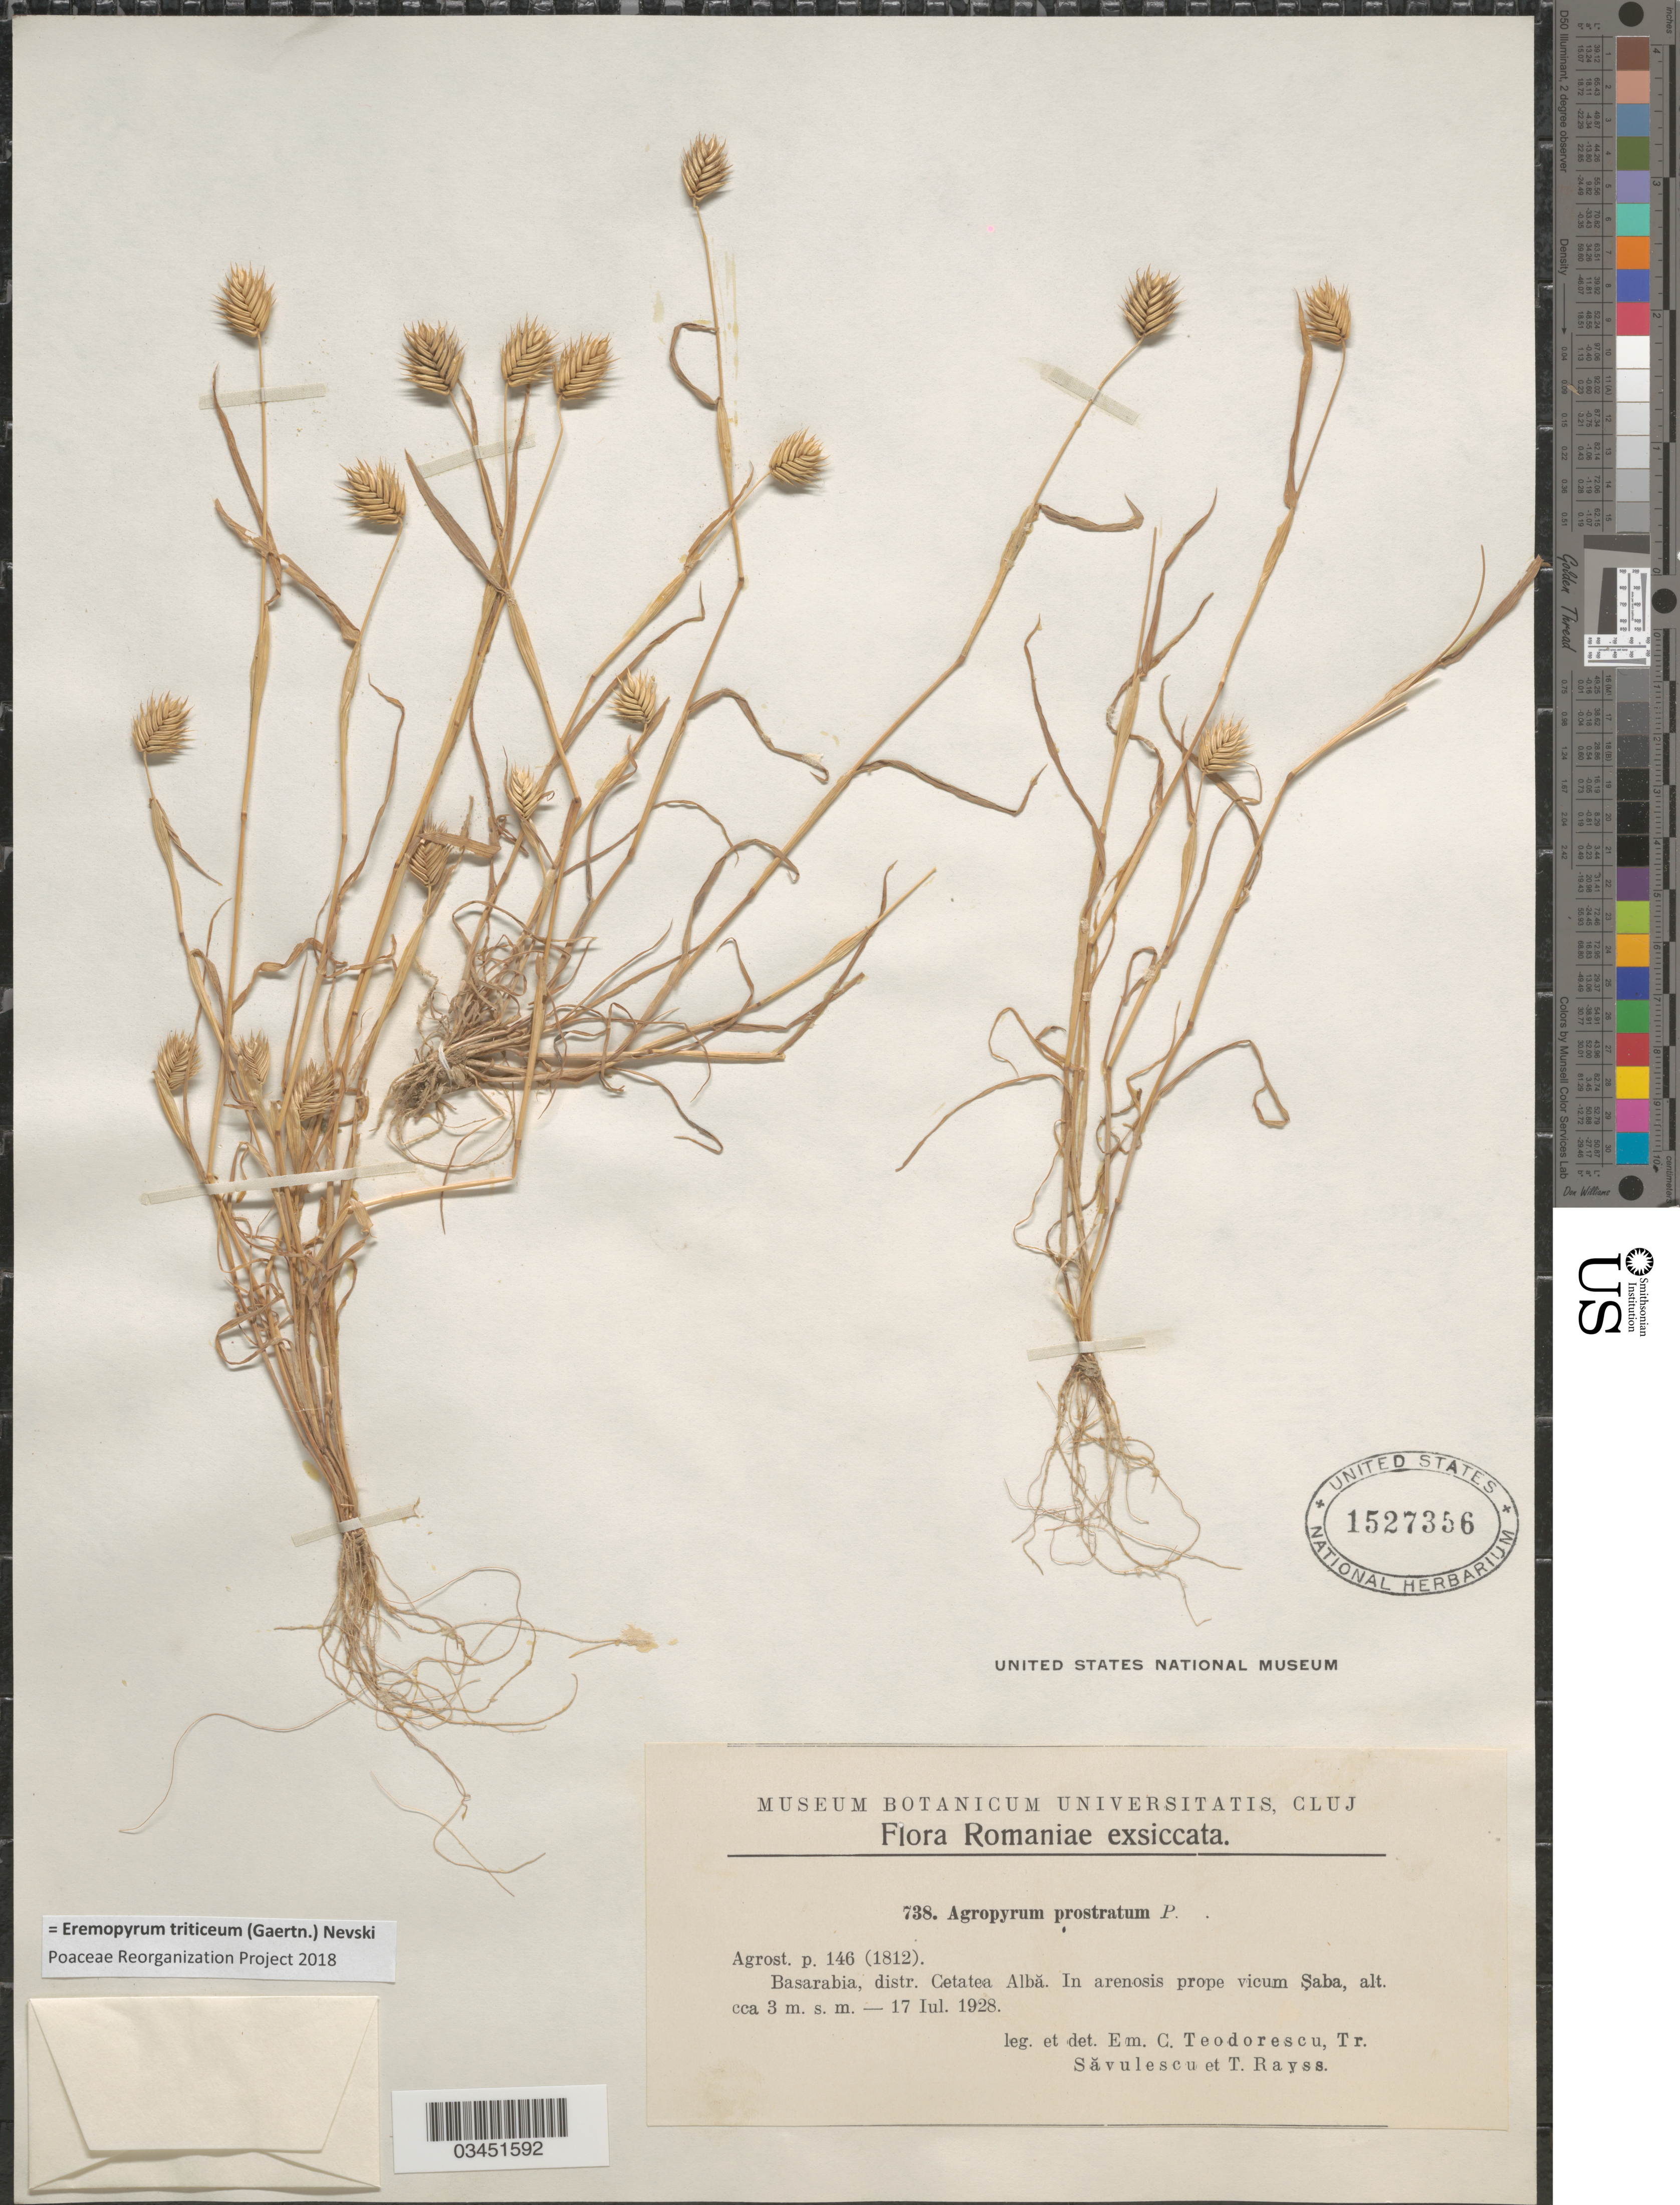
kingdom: Plantae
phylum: Tracheophyta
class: Liliopsida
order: Poales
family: Poaceae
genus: Eremopyrum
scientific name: Eremopyrum triticeum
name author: (Gaertn.) Nevski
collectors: E. Teodorescu, T. Savulescu & T. Rayss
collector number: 738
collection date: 1928-07-17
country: Romania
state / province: Alba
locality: Basarabia, distr. Cetatea Albă. In arenosis prope vicum Şaba.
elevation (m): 3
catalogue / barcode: US 1527356